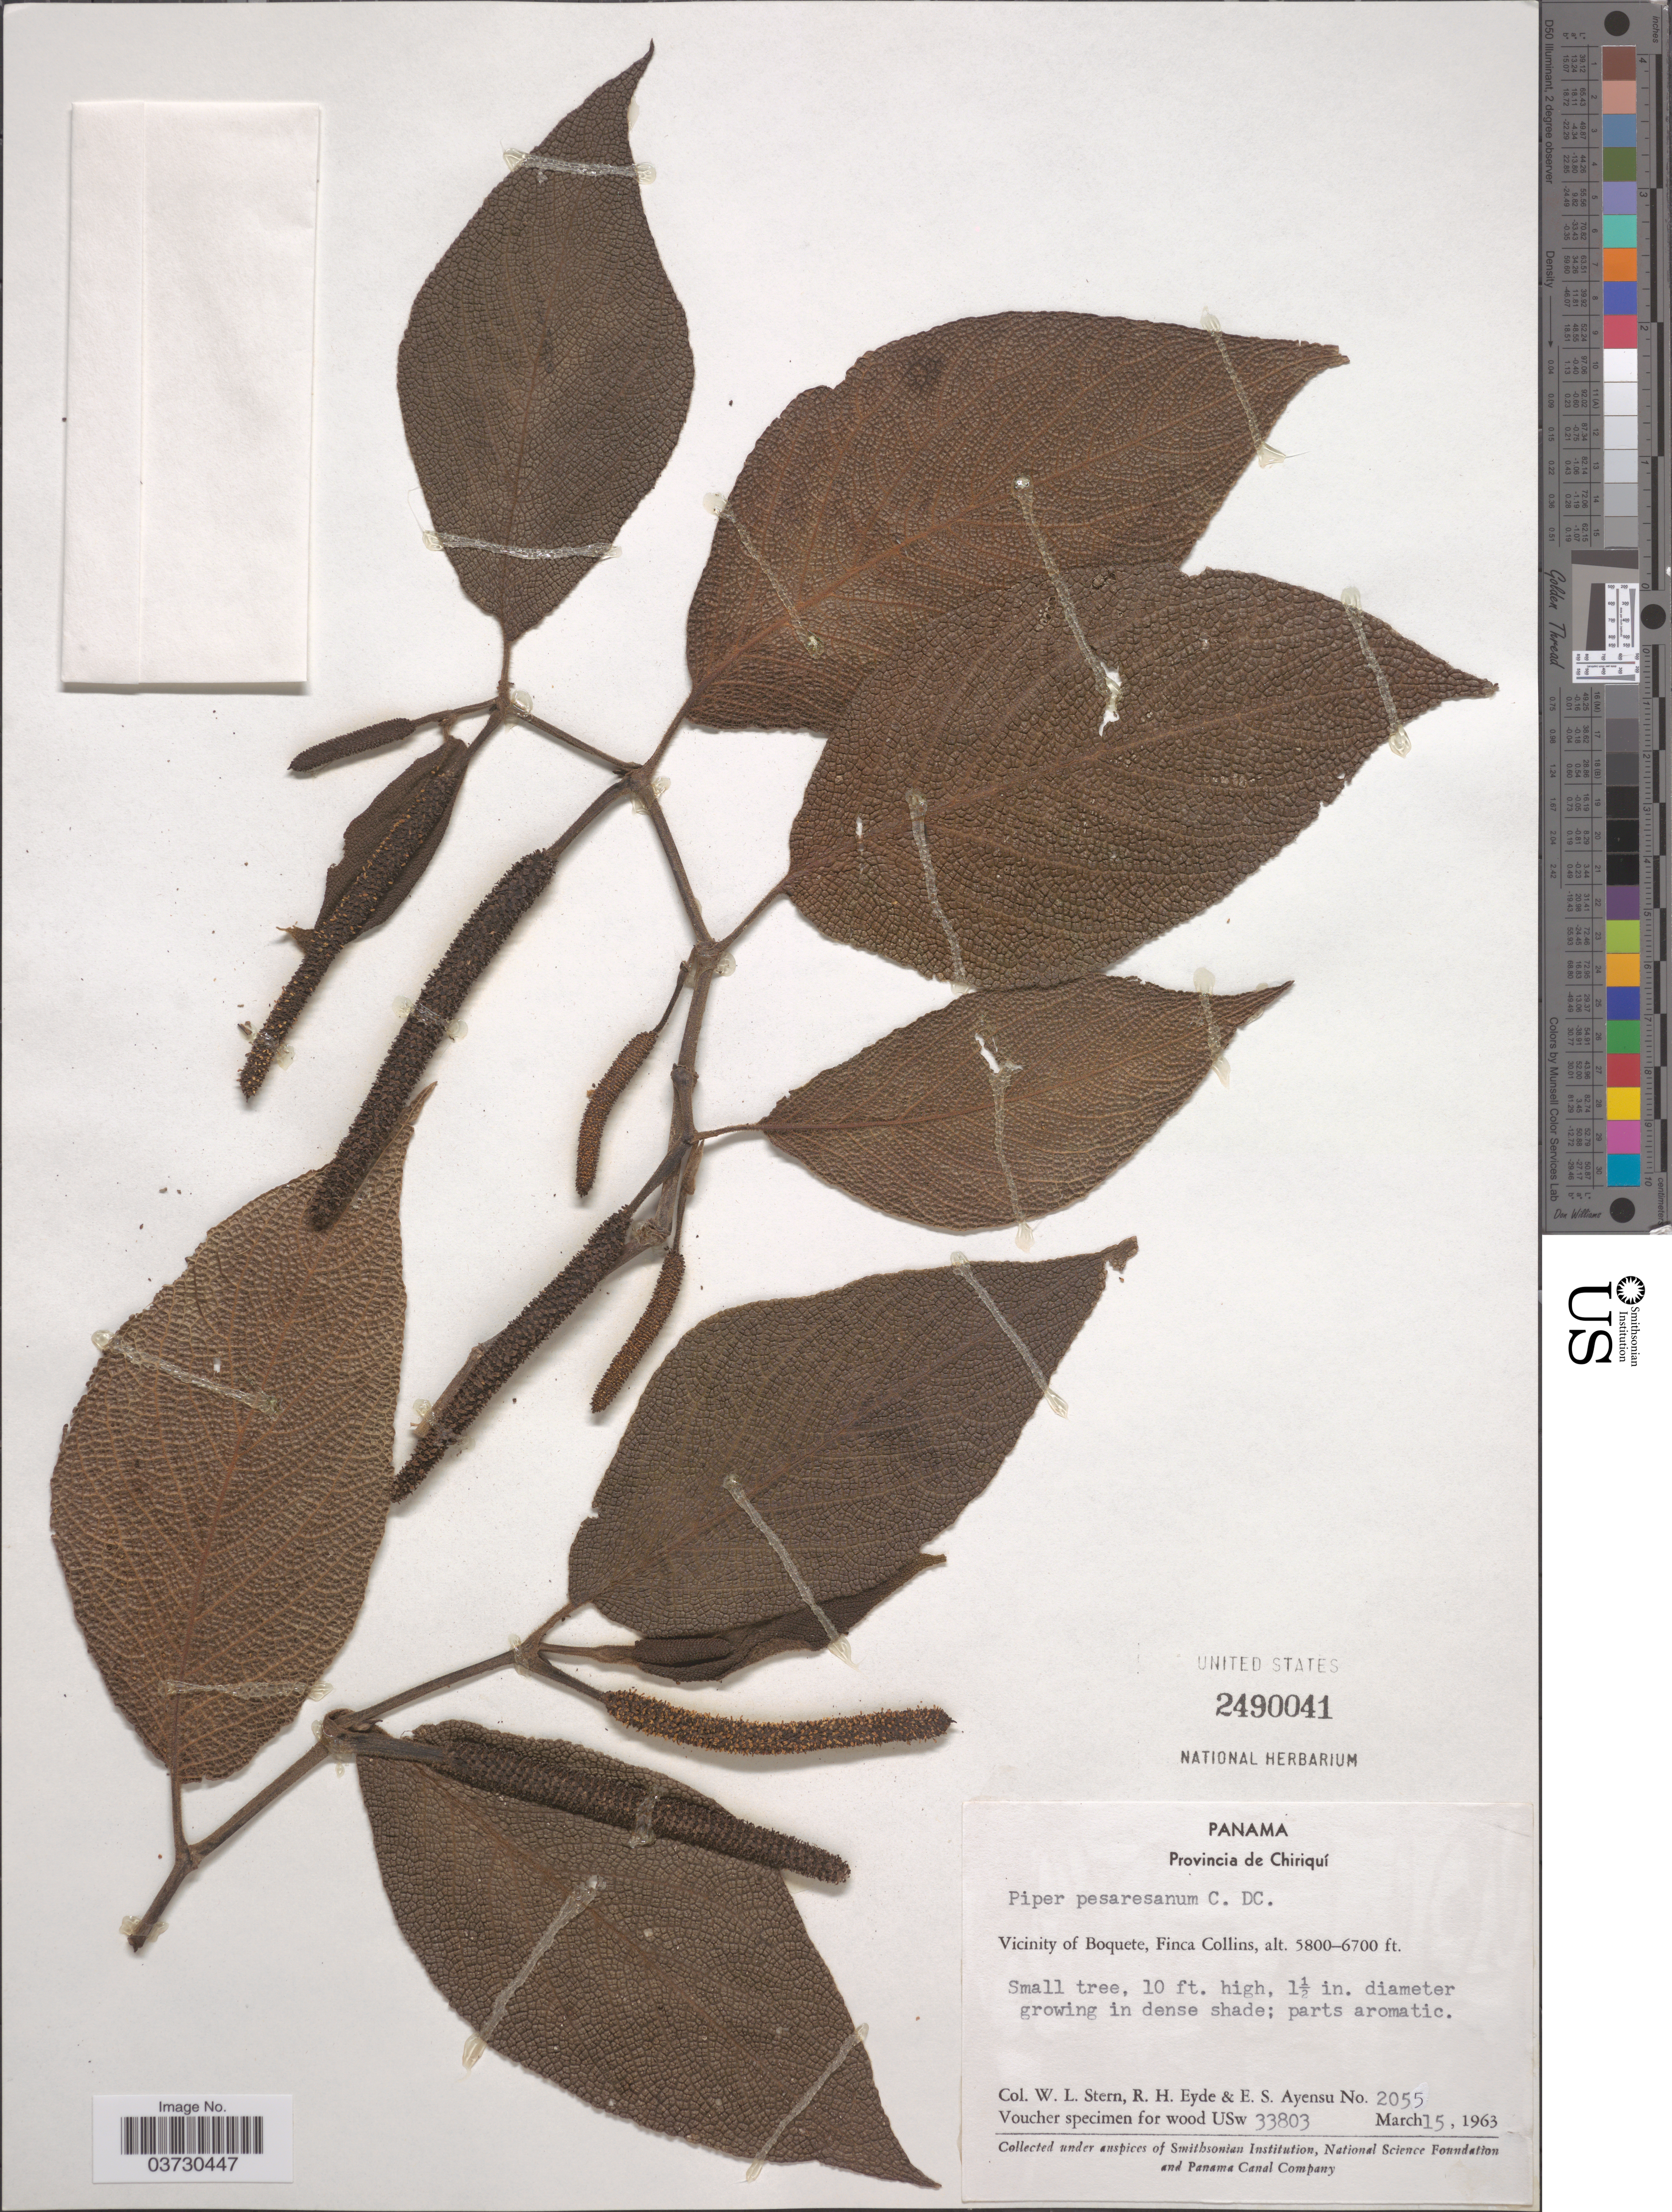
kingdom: Plantae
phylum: Tracheophyta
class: Magnoliopsida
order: Piperales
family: Piperaceae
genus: Piper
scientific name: Piper pesaresanum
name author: C. DC.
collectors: W. L. Stern, R. H. Eyde & E. S. Ayensu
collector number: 2055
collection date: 1963-03-15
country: Panama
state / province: Chiriqui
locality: Vicinity of Boquete, Finca Collins.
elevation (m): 1768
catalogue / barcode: US 2490041